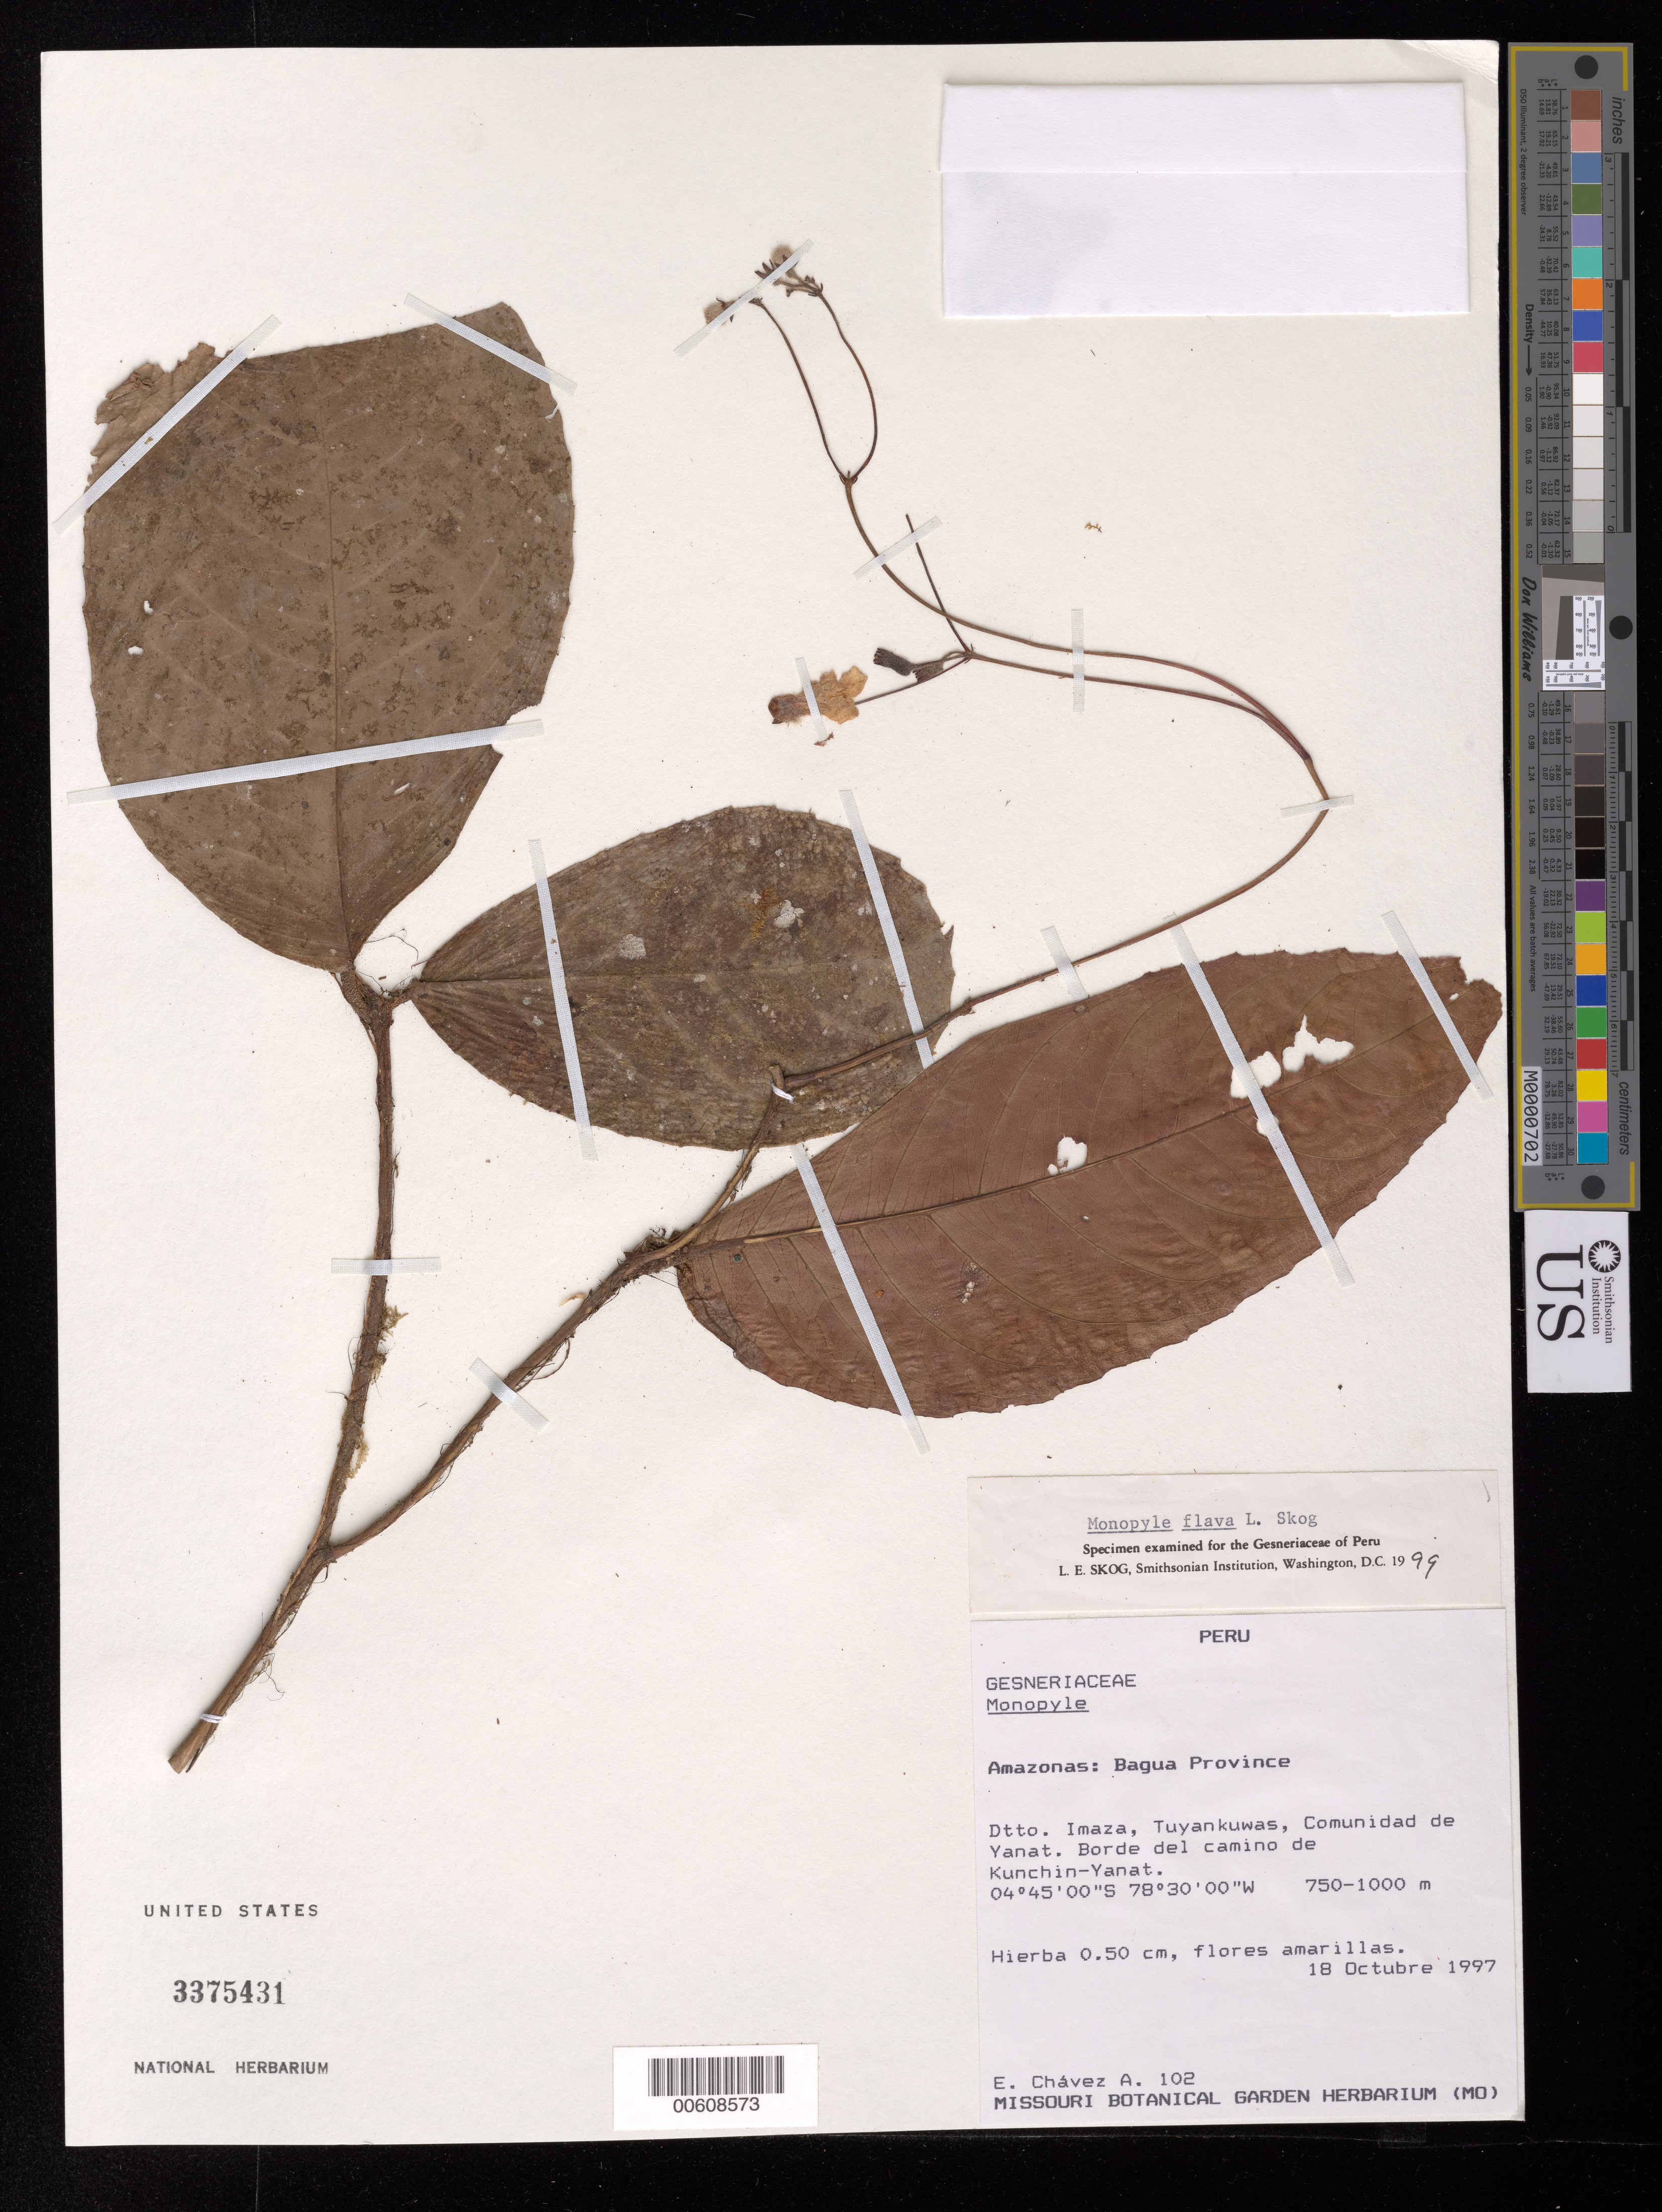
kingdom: Plantae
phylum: Tracheophyta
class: Magnoliopsida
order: Lamiales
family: Gesneriaceae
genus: Monopyle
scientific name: Monopyle flava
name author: L.E. Skog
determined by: Skog, Laurence E.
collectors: E. Chávez A.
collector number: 102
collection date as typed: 18 Oct 1997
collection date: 1997-10-18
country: Peru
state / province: Amazonas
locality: Prov. Bagua, Dtto. Imaza: Tuyankuwas, comunidad de Yanat, borde del camino de Kunchin - Yanat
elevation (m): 750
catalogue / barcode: US 3375431